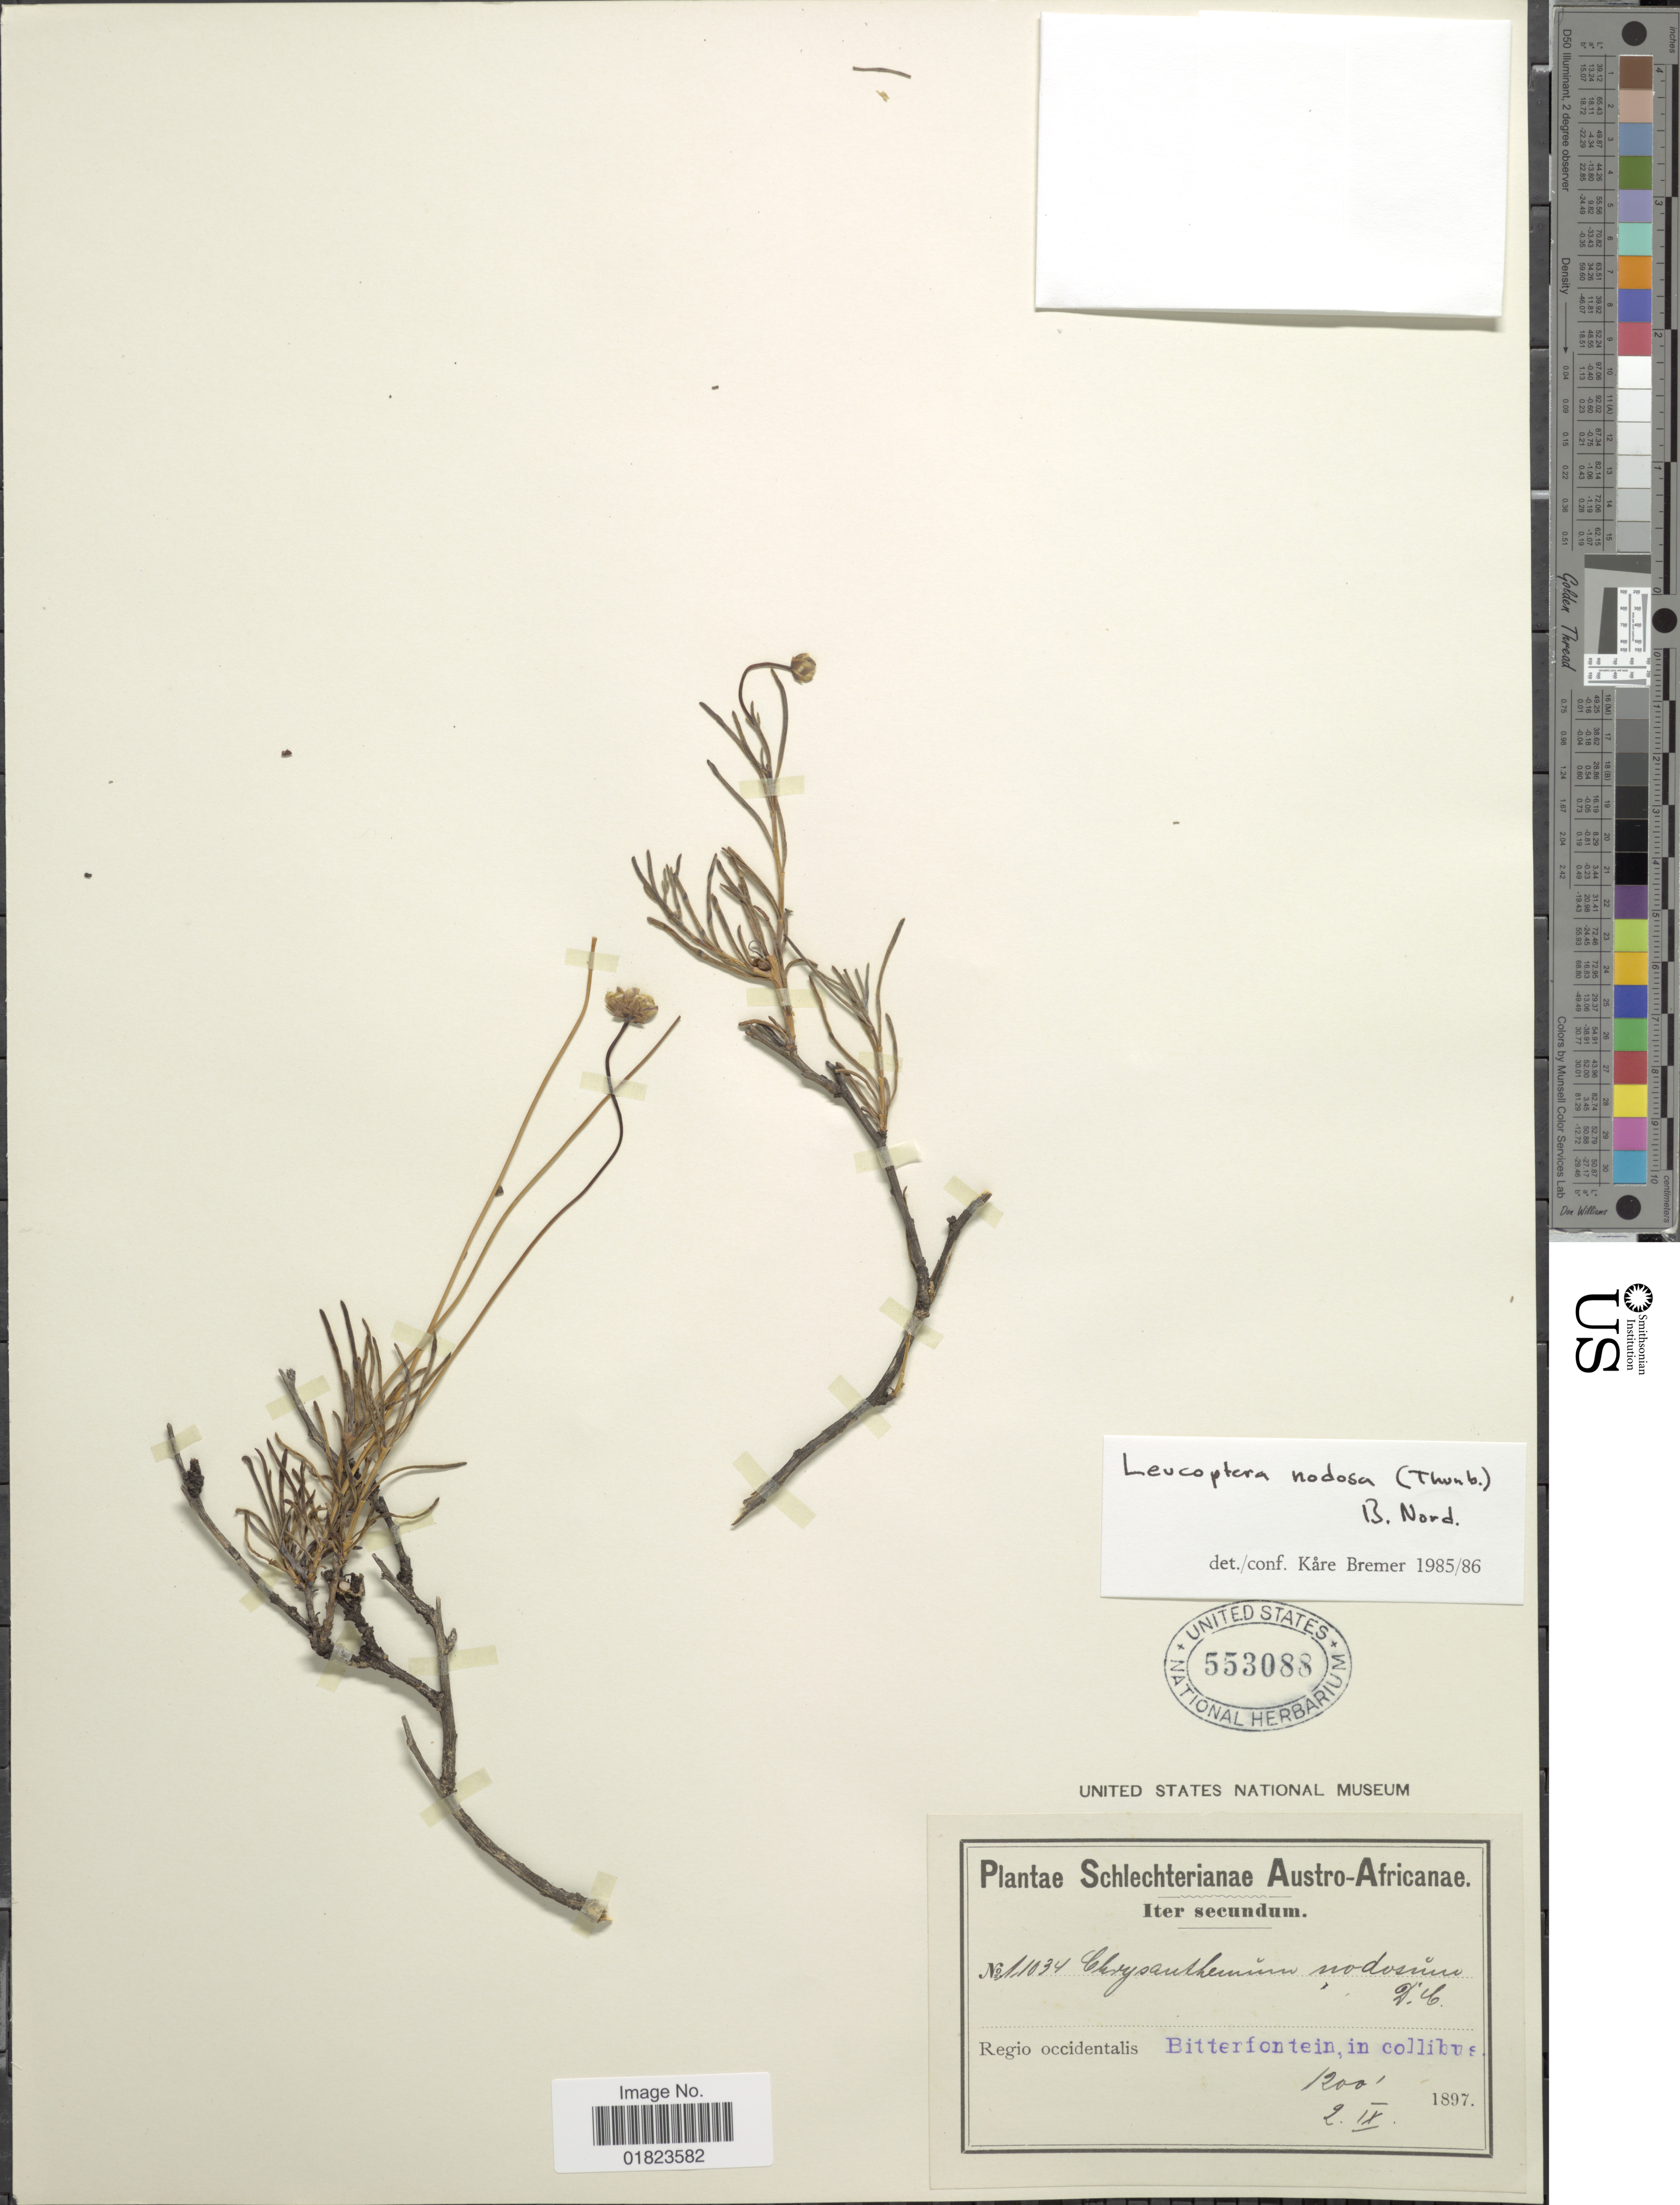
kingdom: Plantae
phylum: Tracheophyta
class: Magnoliopsida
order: Asterales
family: Asteraceae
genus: Leucoptera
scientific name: Leucoptera nodosa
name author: (Thunb.) B. Nord.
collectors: Schlechter, --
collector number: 11034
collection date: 1897-09-02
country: South Africa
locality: Asutro-Africanae. Regio occindentalis, Bitterfontein, in collibus.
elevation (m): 366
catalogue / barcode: US 553088